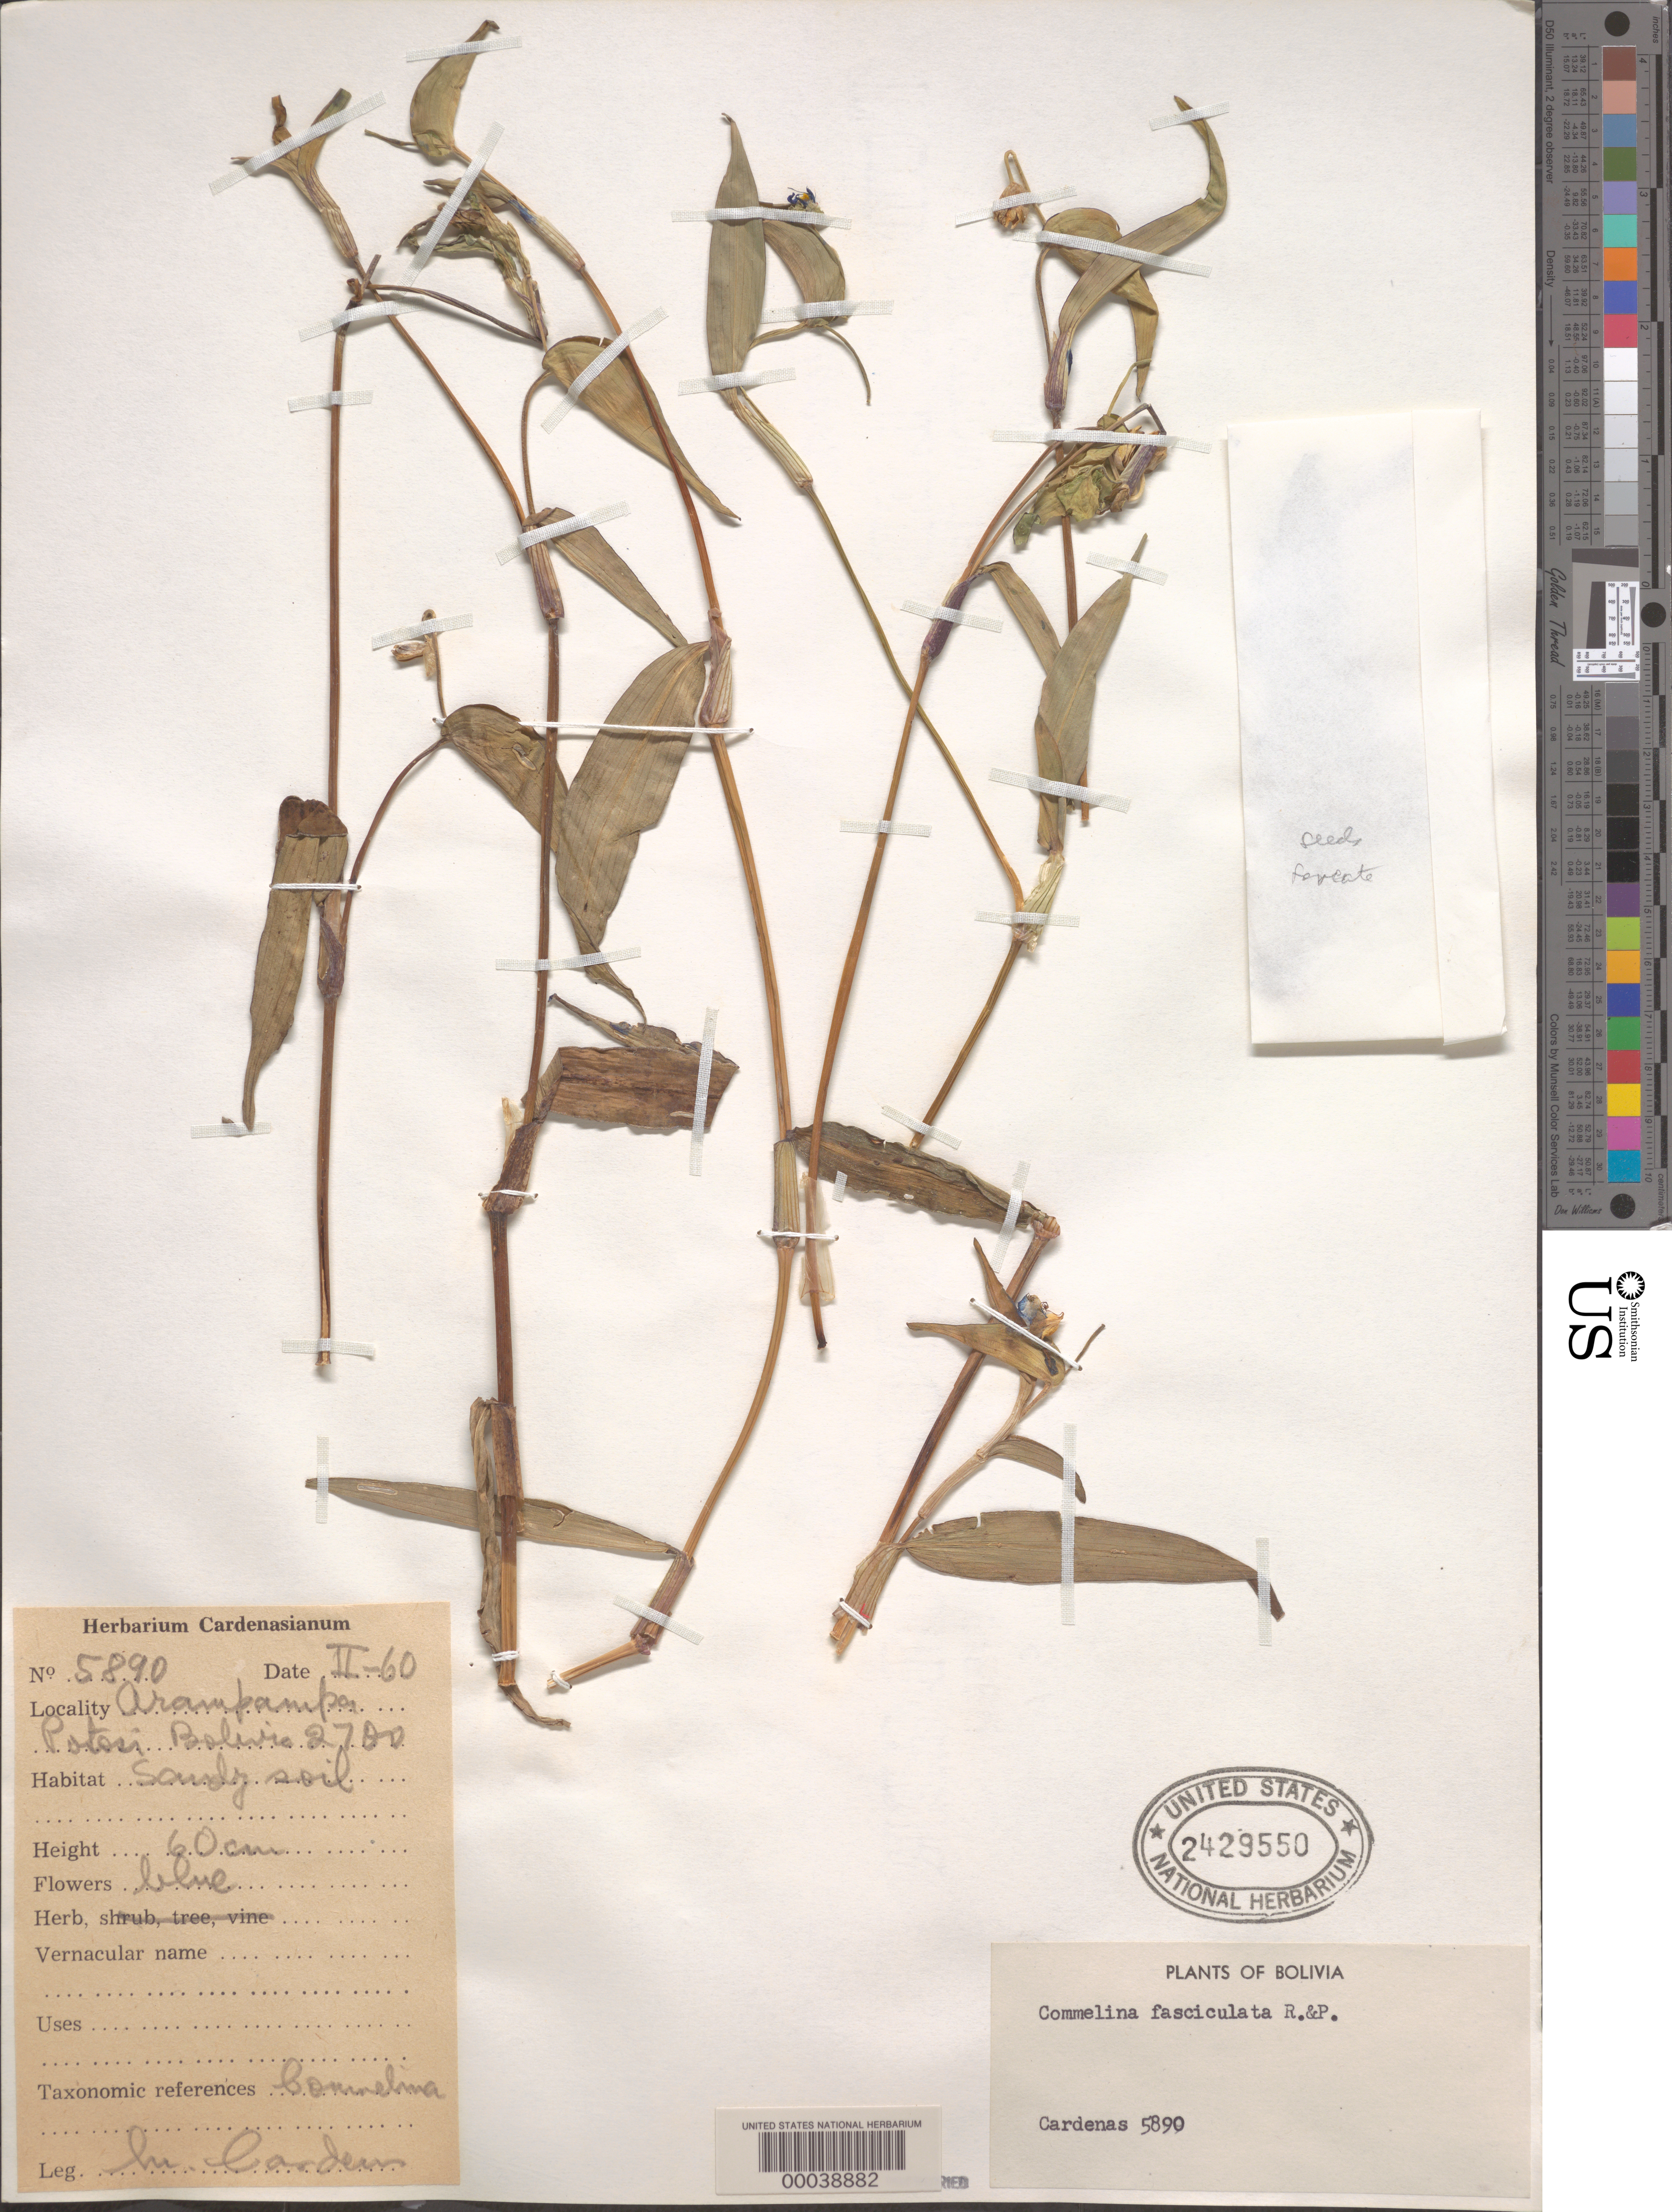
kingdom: Plantae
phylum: Tracheophyta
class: Liliopsida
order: Commelinales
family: Commelinaceae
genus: Commelina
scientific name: Commelina quitensis var. mandonii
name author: C.B. Clarke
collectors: M. Cárdenas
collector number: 5890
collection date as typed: Feb 1960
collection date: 1960-02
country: Bolivia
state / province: Potosí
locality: Arampampa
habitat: Sandy soil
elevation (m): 2700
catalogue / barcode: US 2429550